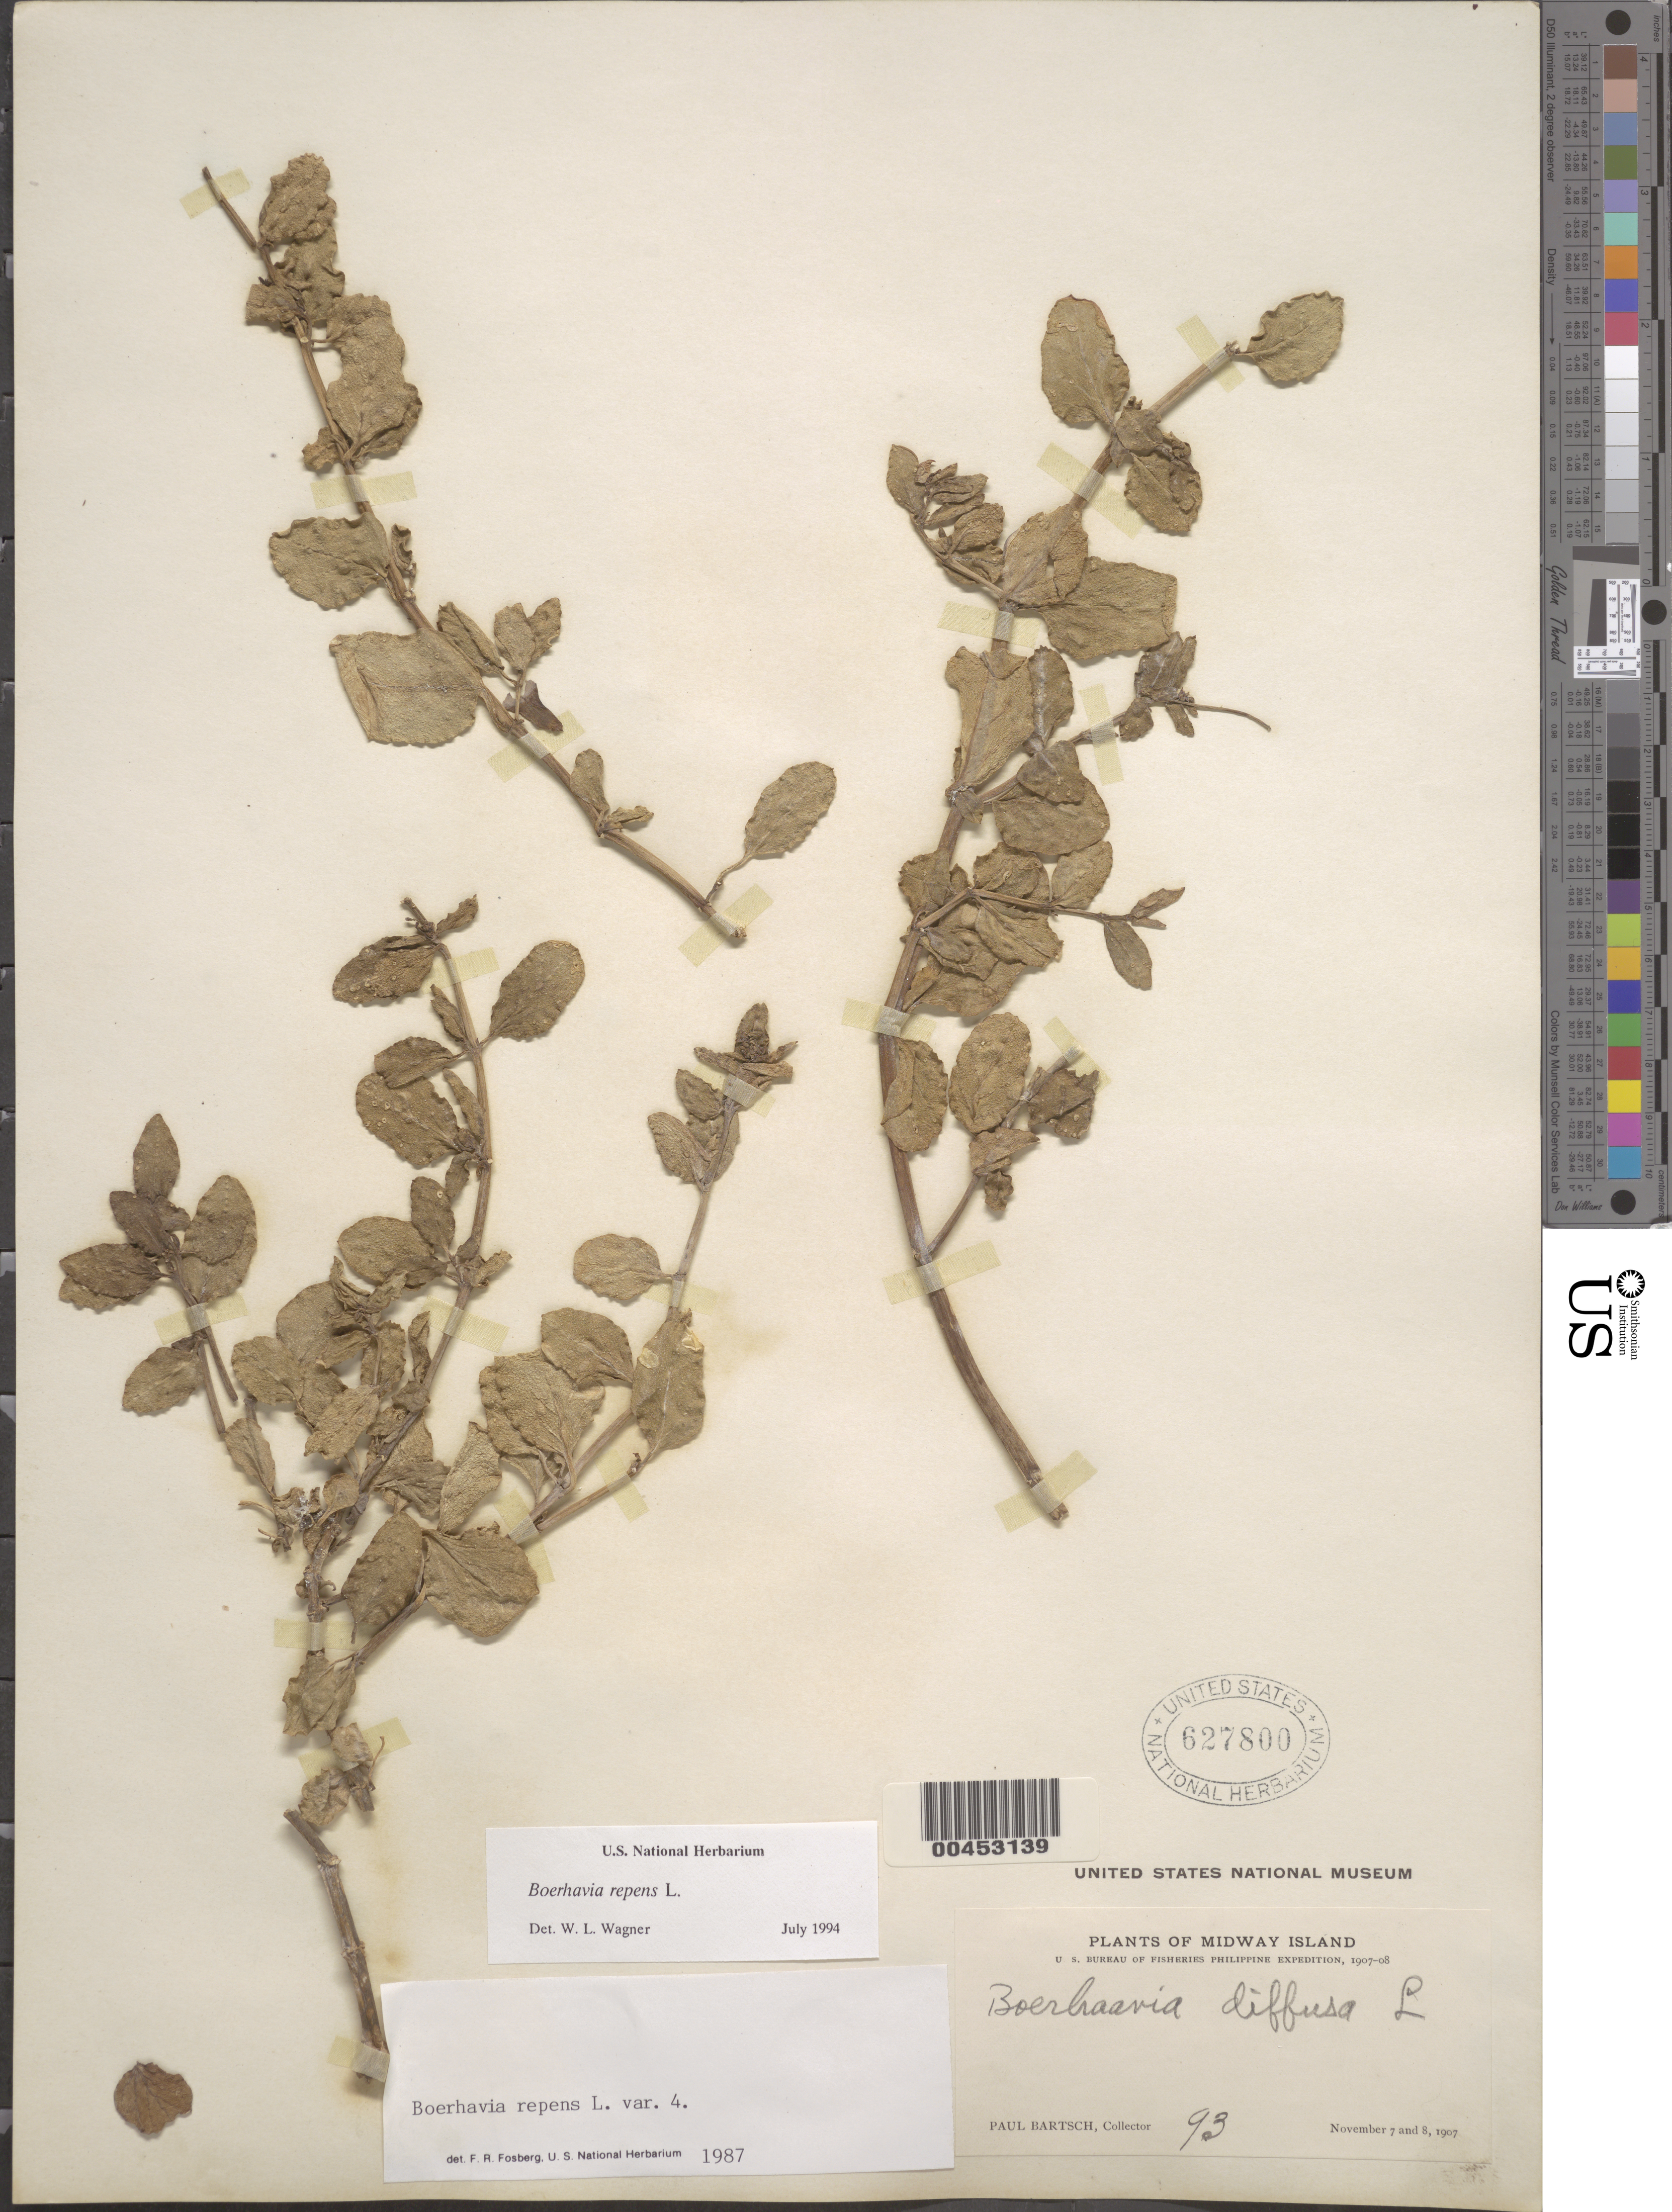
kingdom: Plantae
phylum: Tracheophyta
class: Magnoliopsida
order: Caryophyllales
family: Nyctaginaceae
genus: Boerhavia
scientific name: Boerhavia repens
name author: L.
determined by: Wagner, W. L., (BOT), Smithsonian Institution - National Museum of Natural History (UNITED STATES)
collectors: P. Bartsch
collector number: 93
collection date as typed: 7 Nov 1907 and 8 Nov 1907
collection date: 1907-11-07,1907-11-08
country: U.S. Administered Pacific Islands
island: Midway Atoll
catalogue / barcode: US 627800